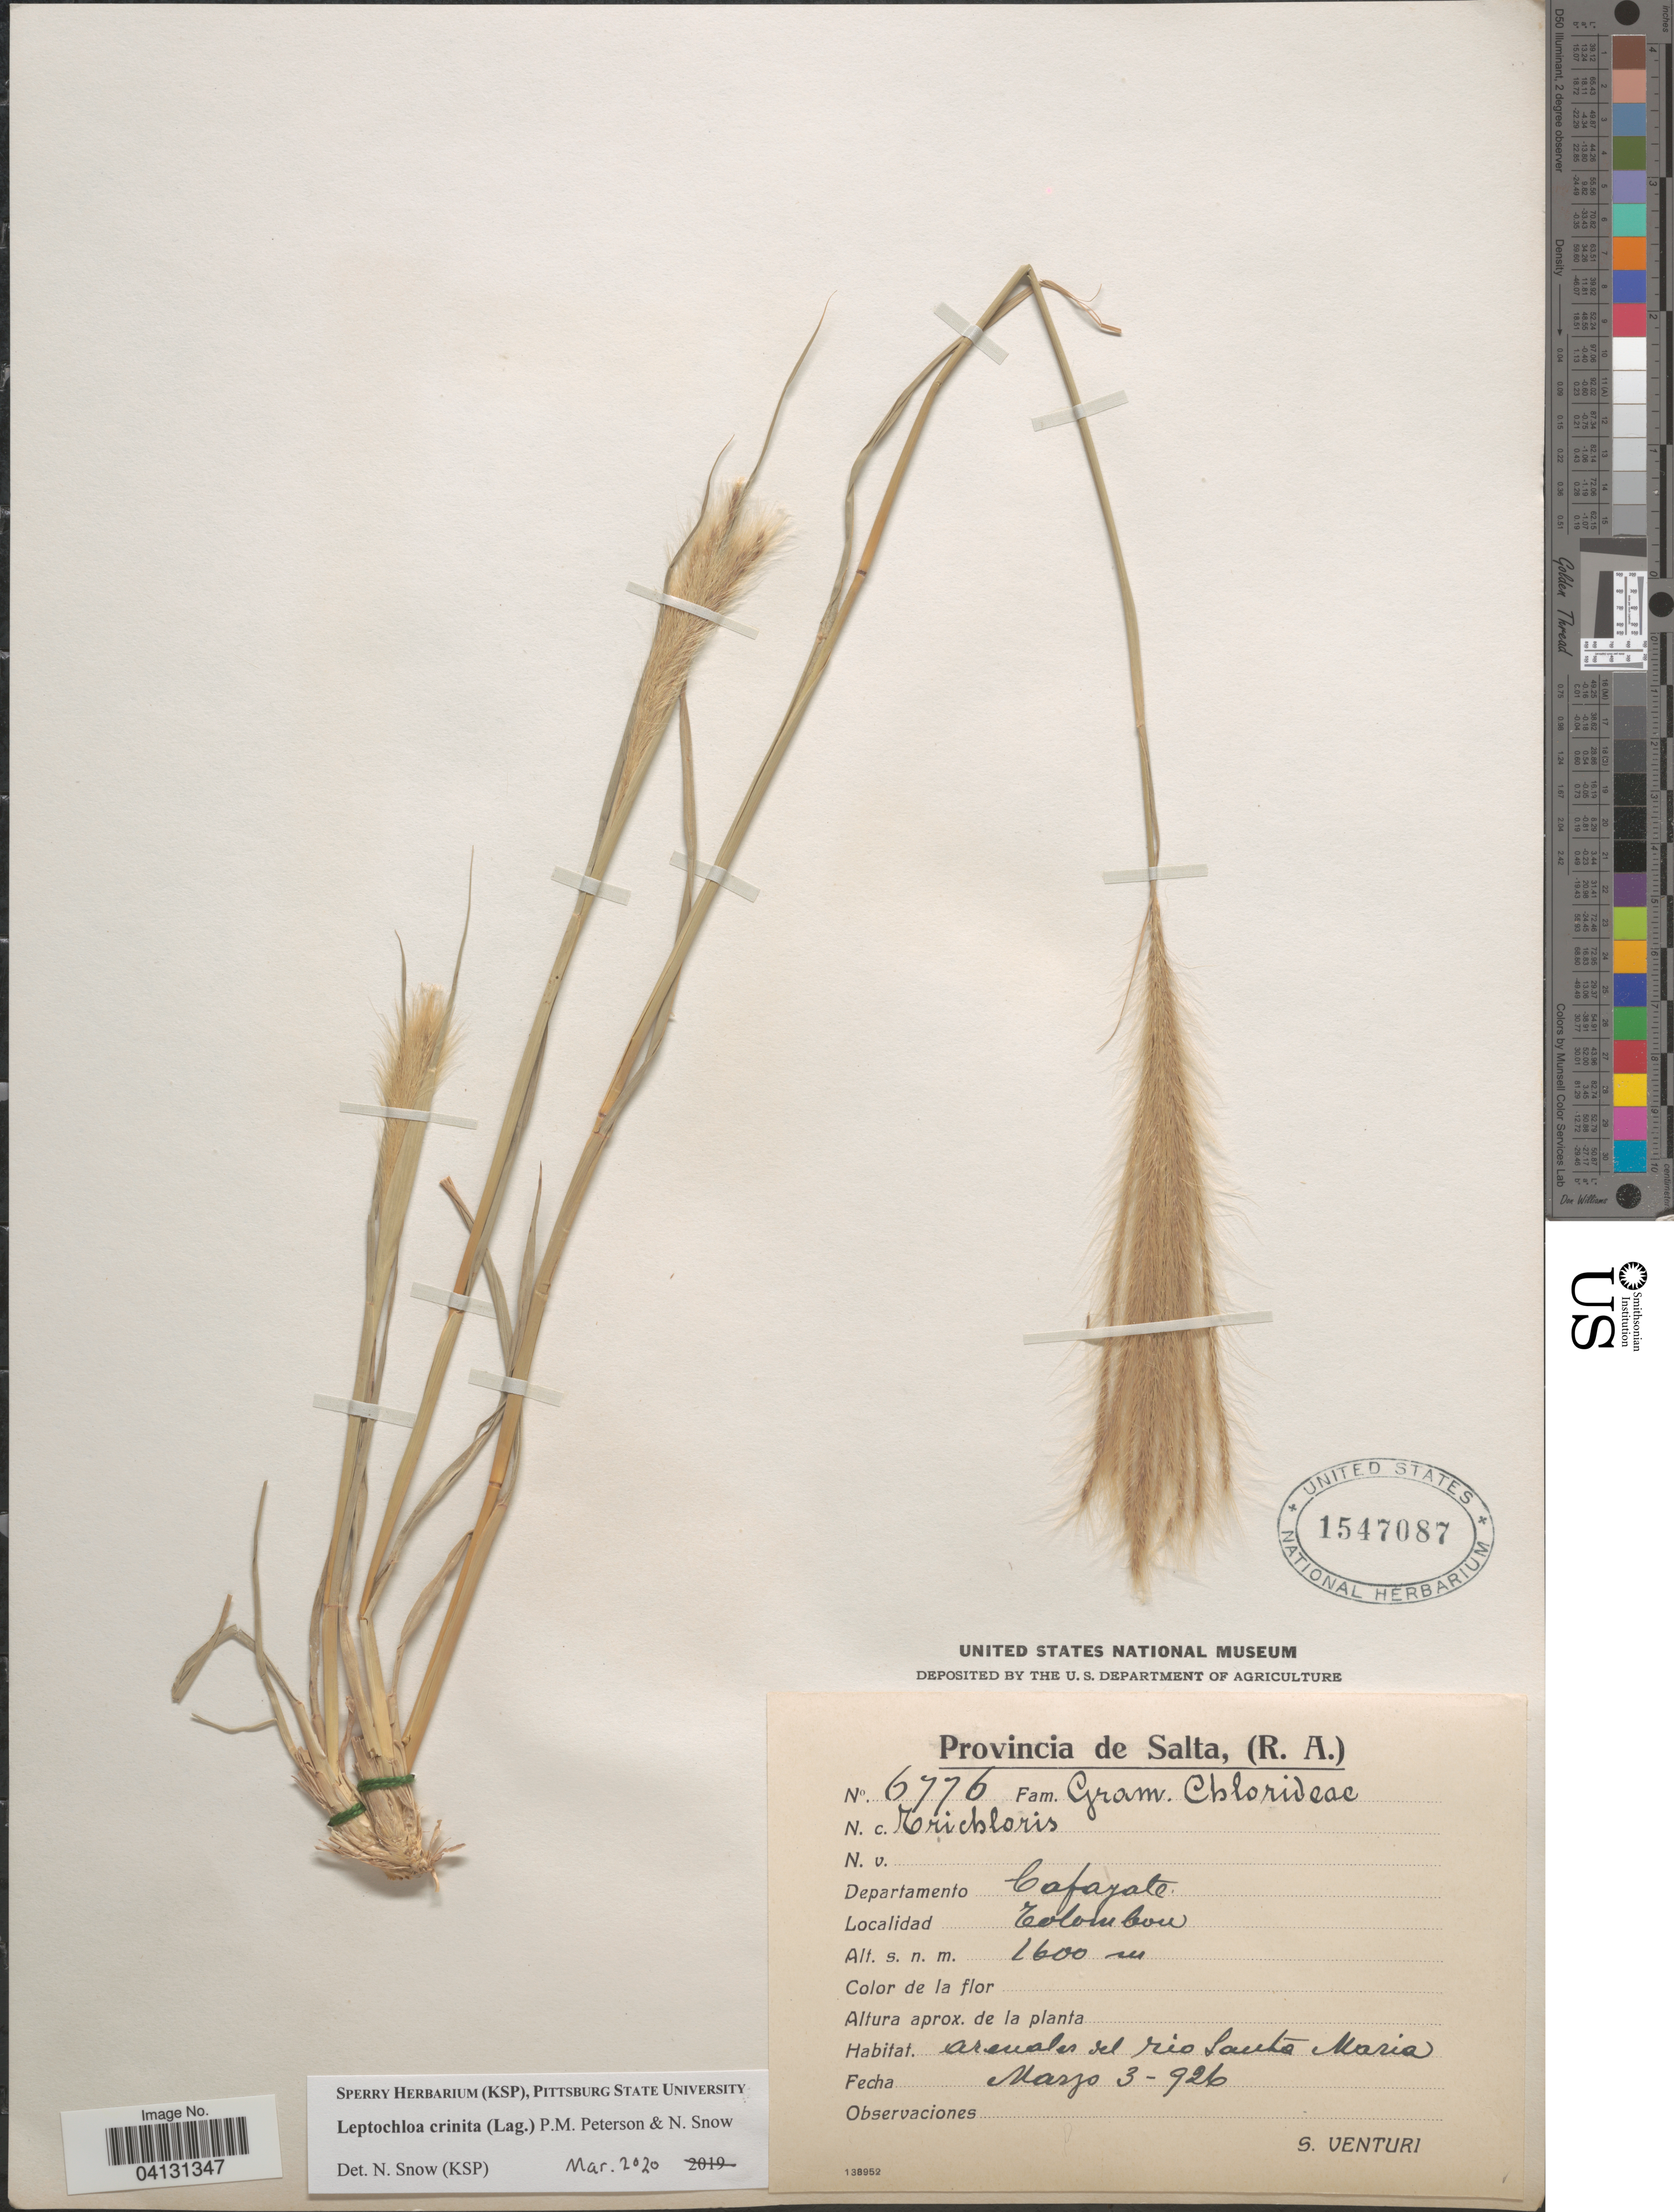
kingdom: Plantae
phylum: Tracheophyta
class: Liliopsida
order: Poales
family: Poaceae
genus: Leptochloa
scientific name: Leptochloa crinita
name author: (Lag.) P.M. Peterson & N. Snow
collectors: S. Venturi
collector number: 6776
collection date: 1926-03-03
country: Argentina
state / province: Salta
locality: Departamento Cafayate. Colombon. Arenales del rio Santa Maria.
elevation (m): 1600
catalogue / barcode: US 1547087